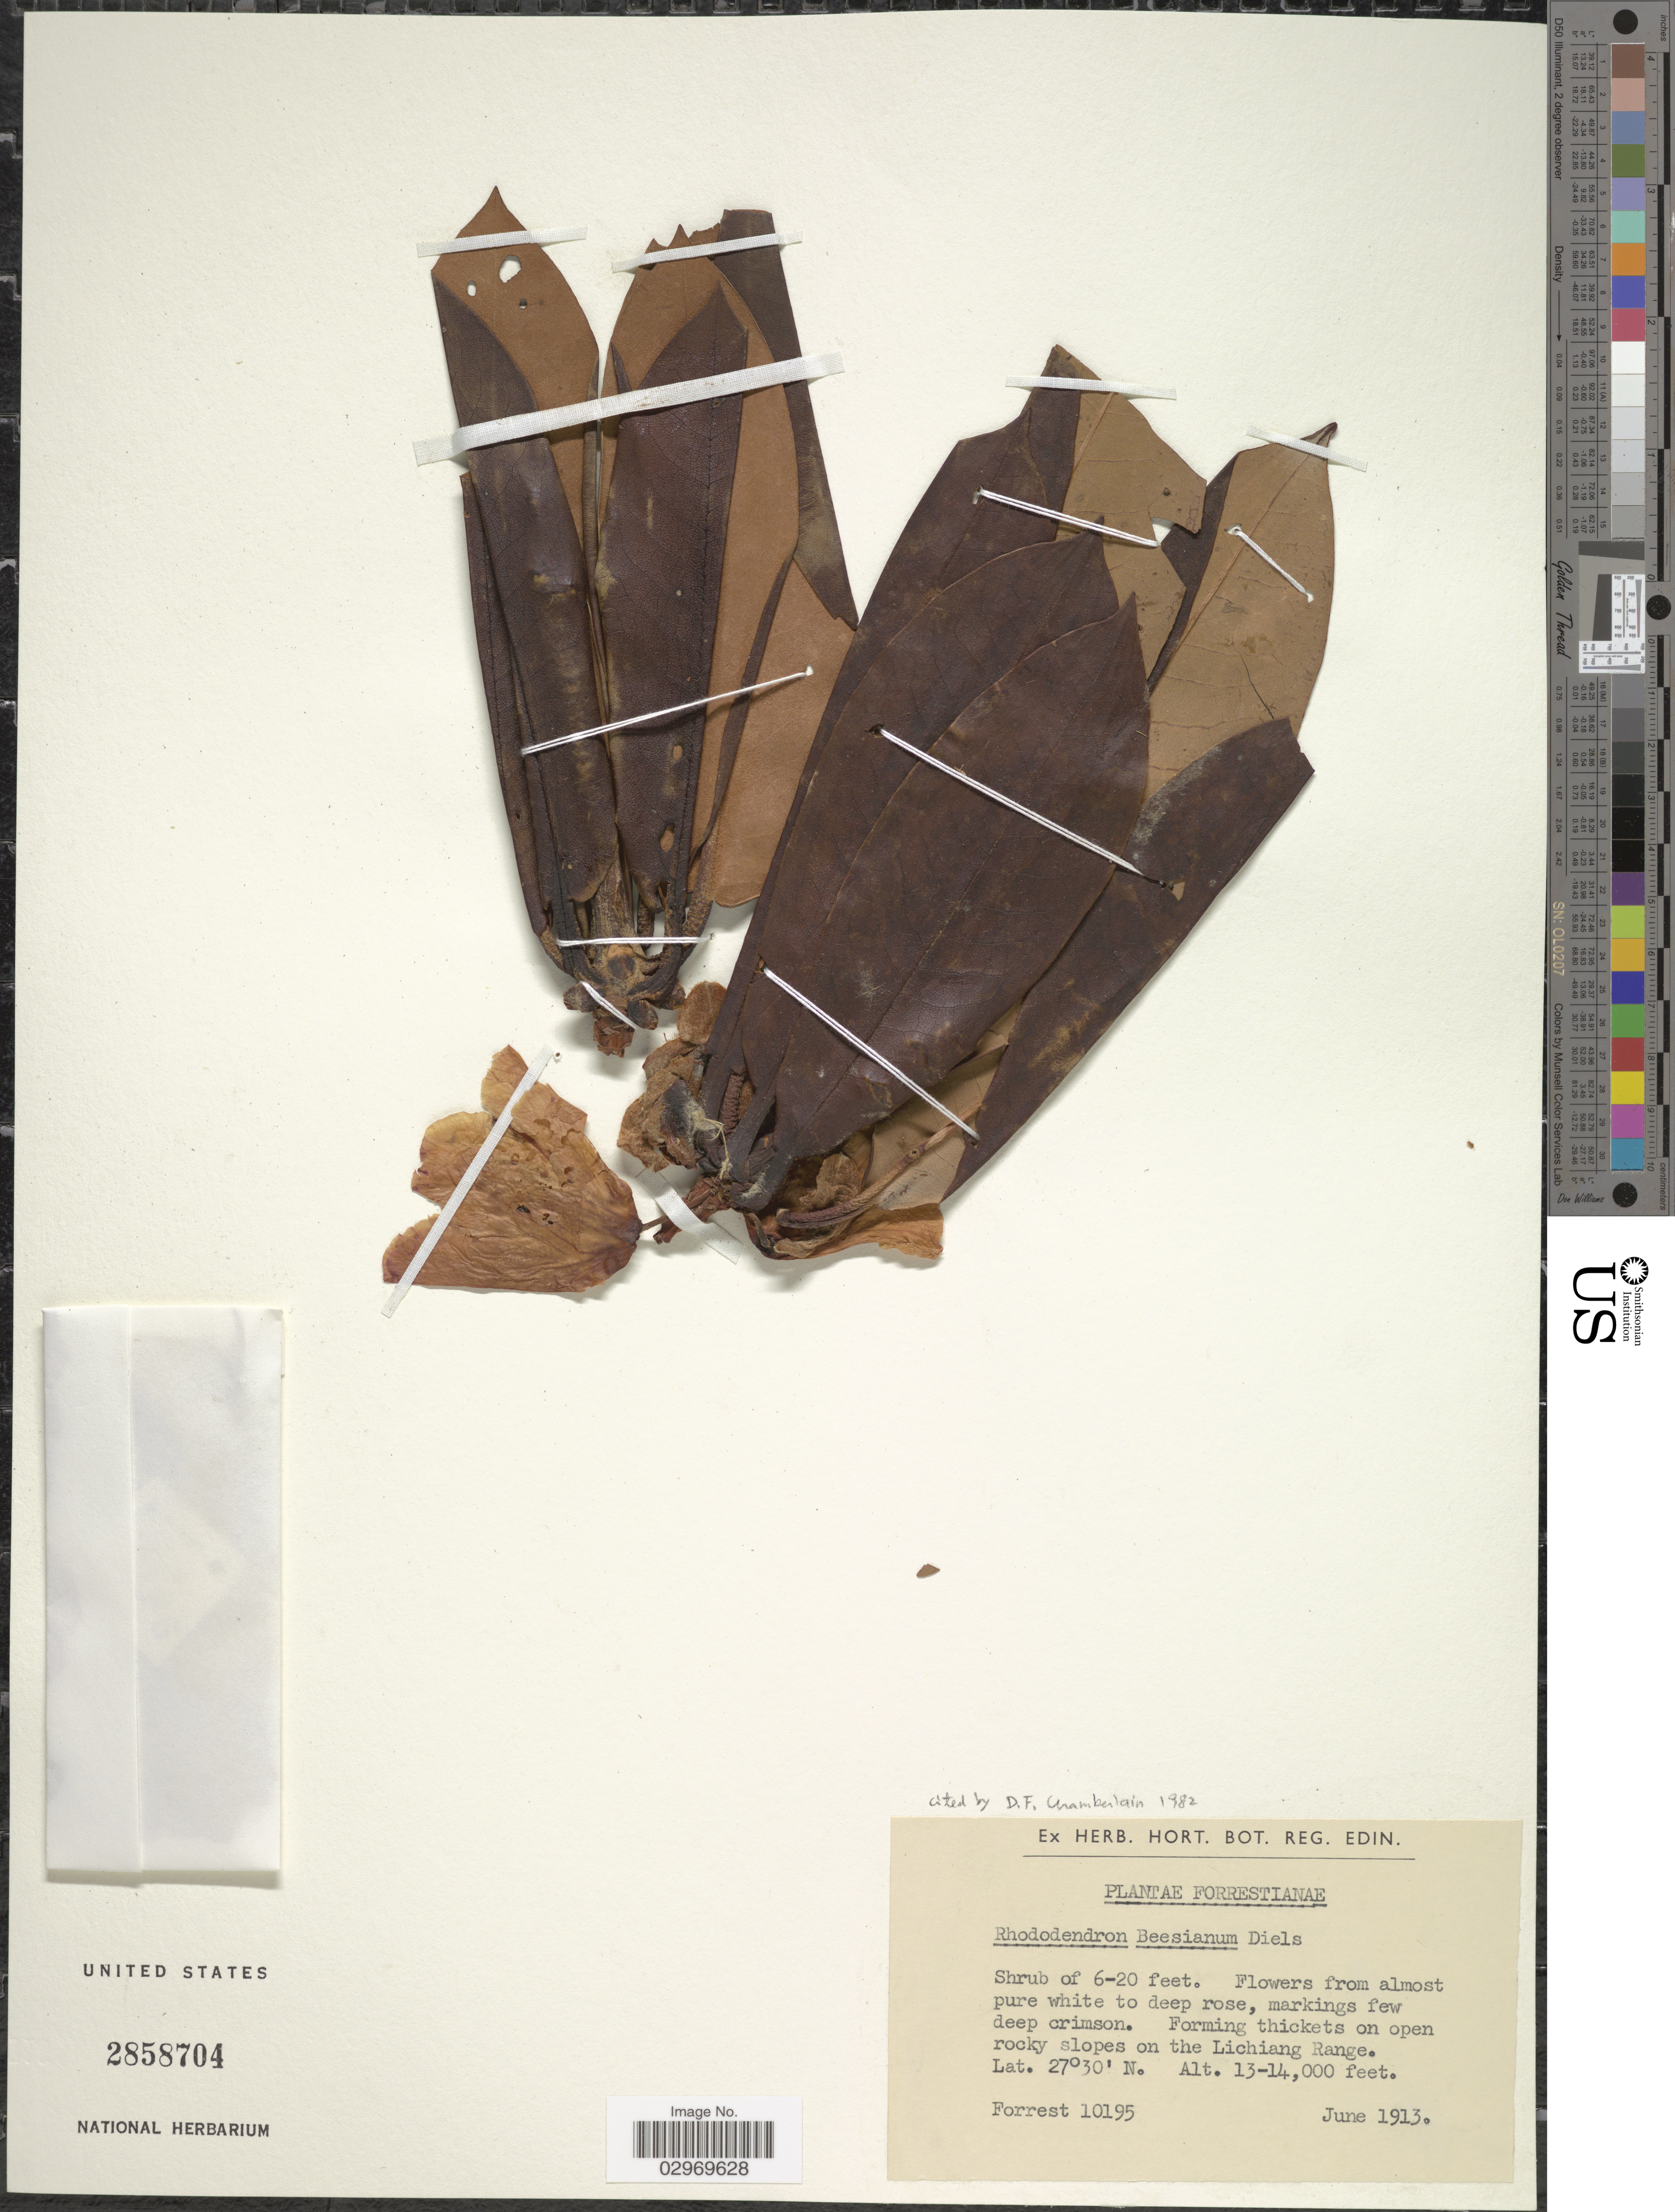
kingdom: Plantae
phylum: Tracheophyta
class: Magnoliopsida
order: Ericales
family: Ericaceae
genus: Rhododendron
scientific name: Rhododendron beesianum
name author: Diels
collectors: -. Forrest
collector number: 10195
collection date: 1913-06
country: China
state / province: Yunnan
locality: Forming thickets on open rocky slopes on the Lichiang Range.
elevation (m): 3962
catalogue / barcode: US 2858704